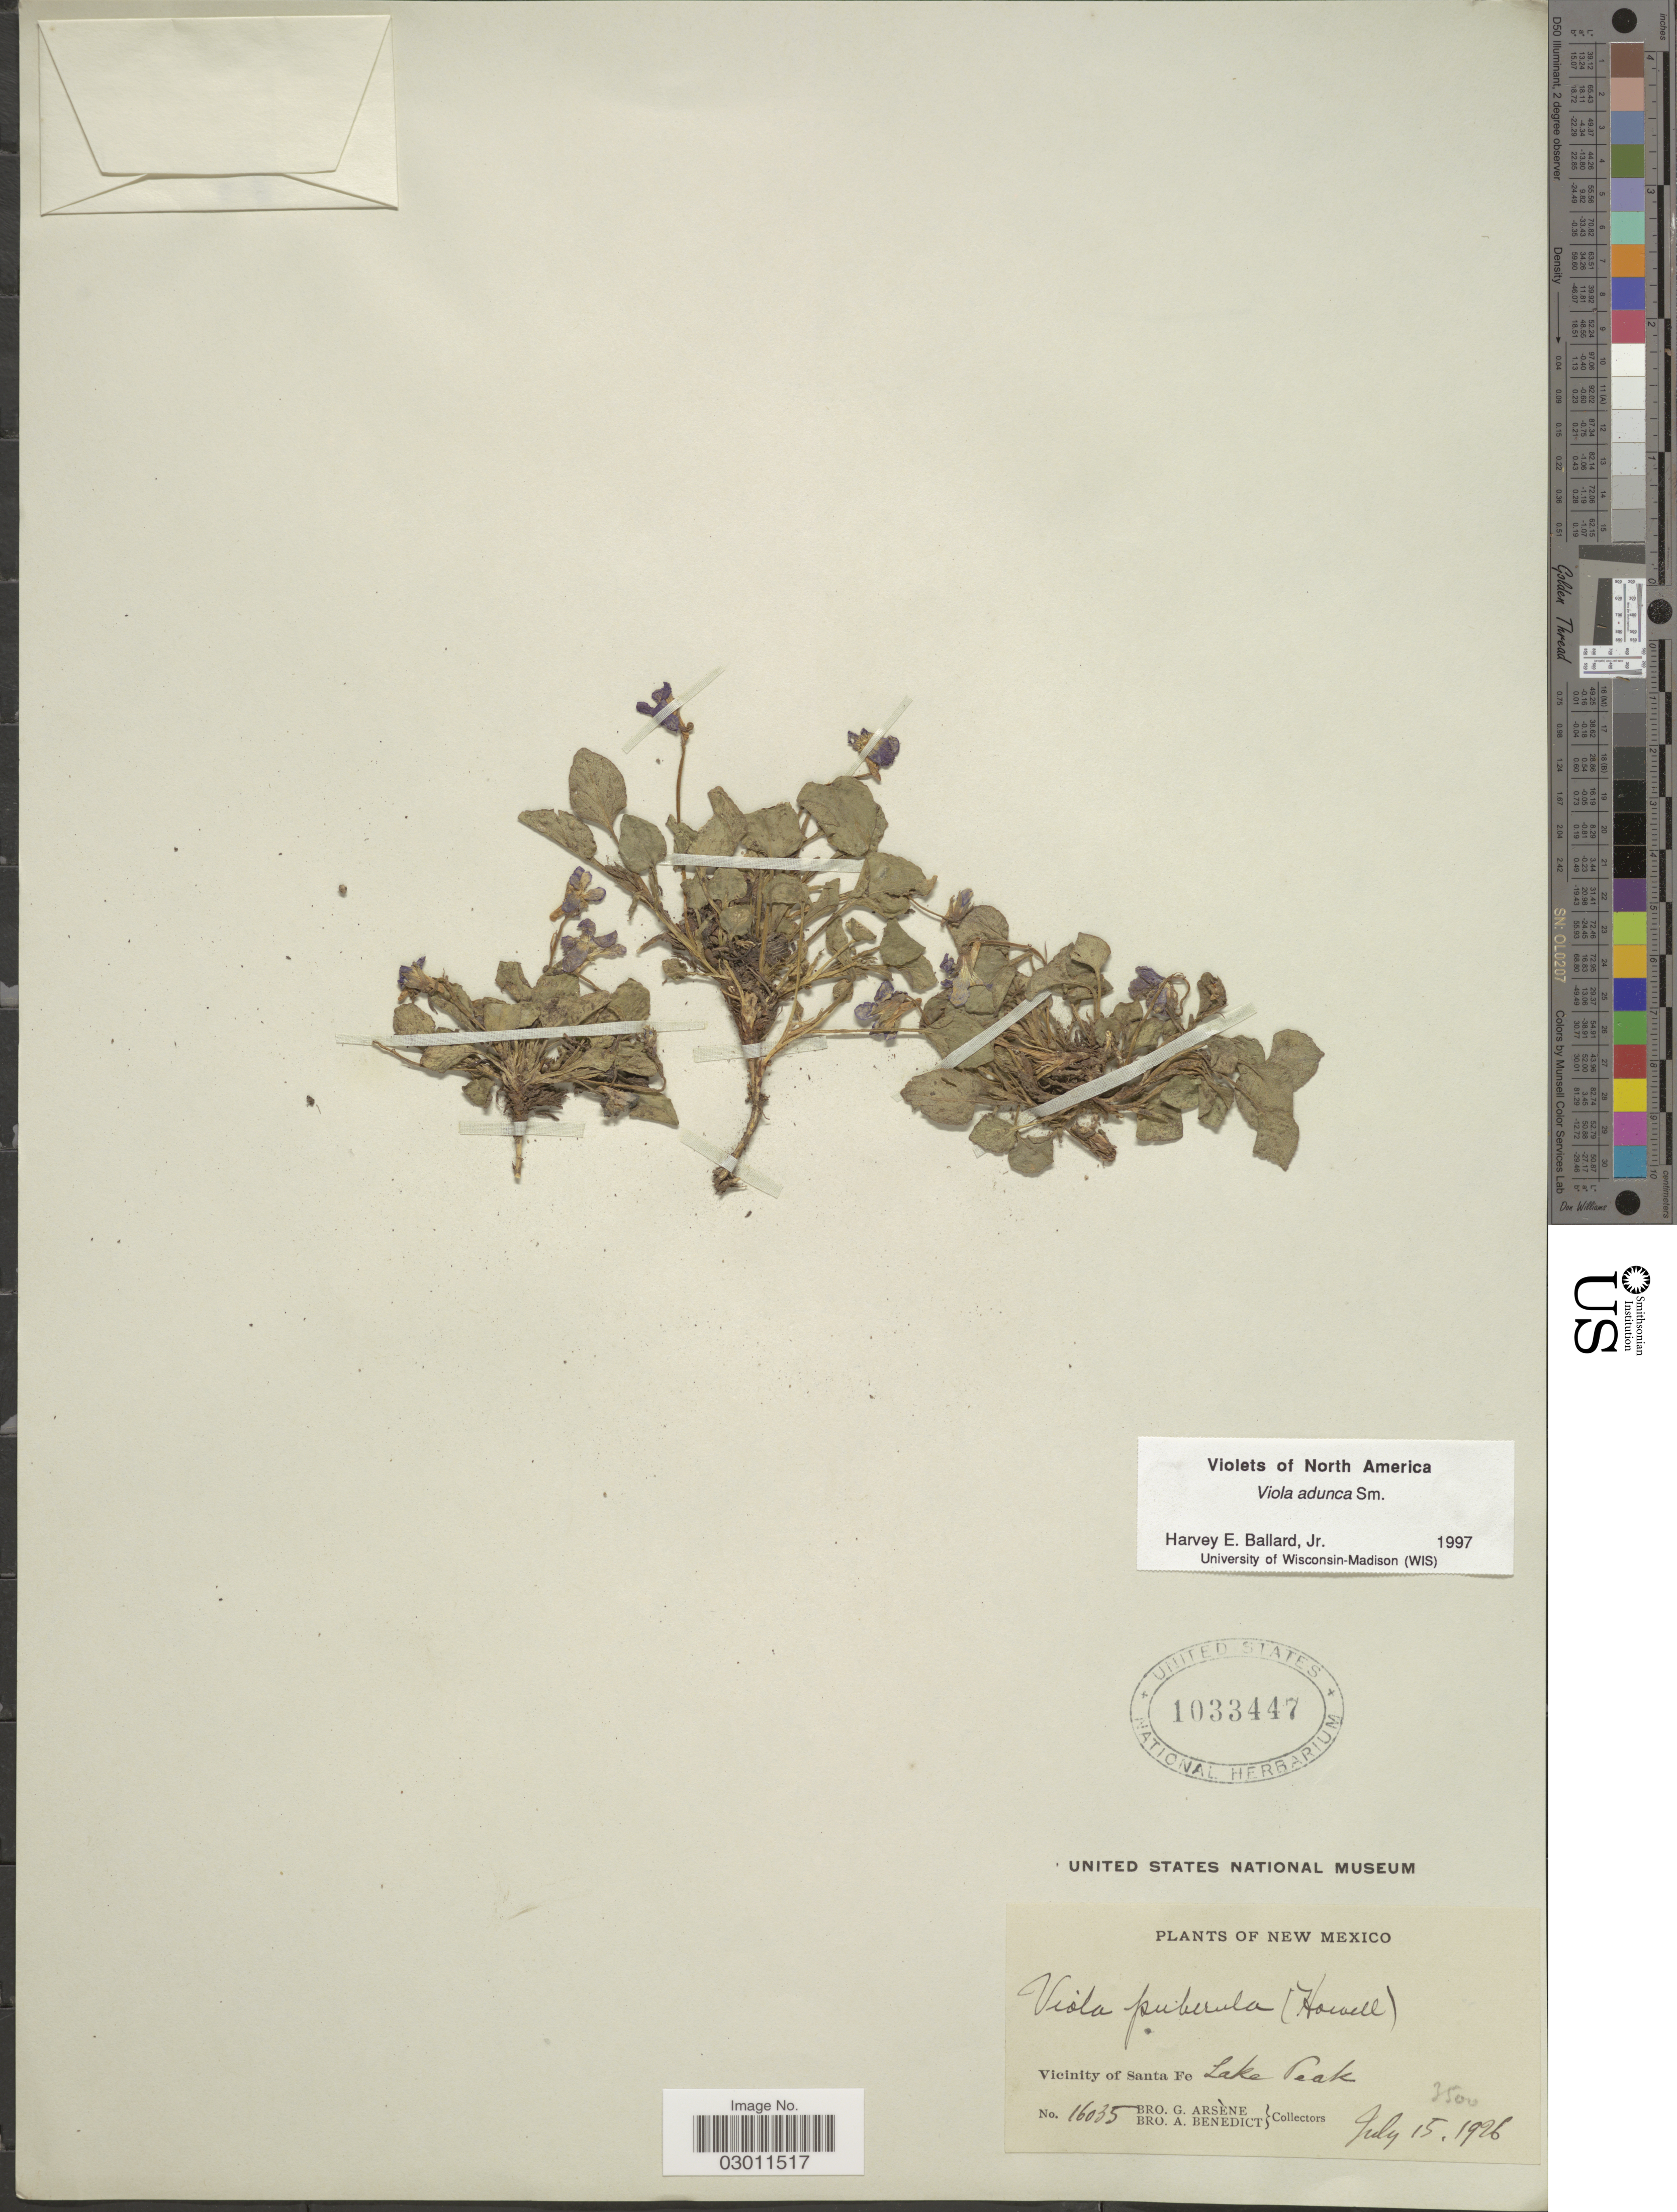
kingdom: Plantae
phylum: Tracheophyta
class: Magnoliopsida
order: Malpighiales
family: Violaceae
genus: Viola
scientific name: Viola adunca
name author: Sm.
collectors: Bro. G. Arsène & Bro. A. Benedict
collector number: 16035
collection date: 1926-07-15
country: United States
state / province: New Mexico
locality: Vicinity of Santa Fe, Lake Peak.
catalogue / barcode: US 1033447